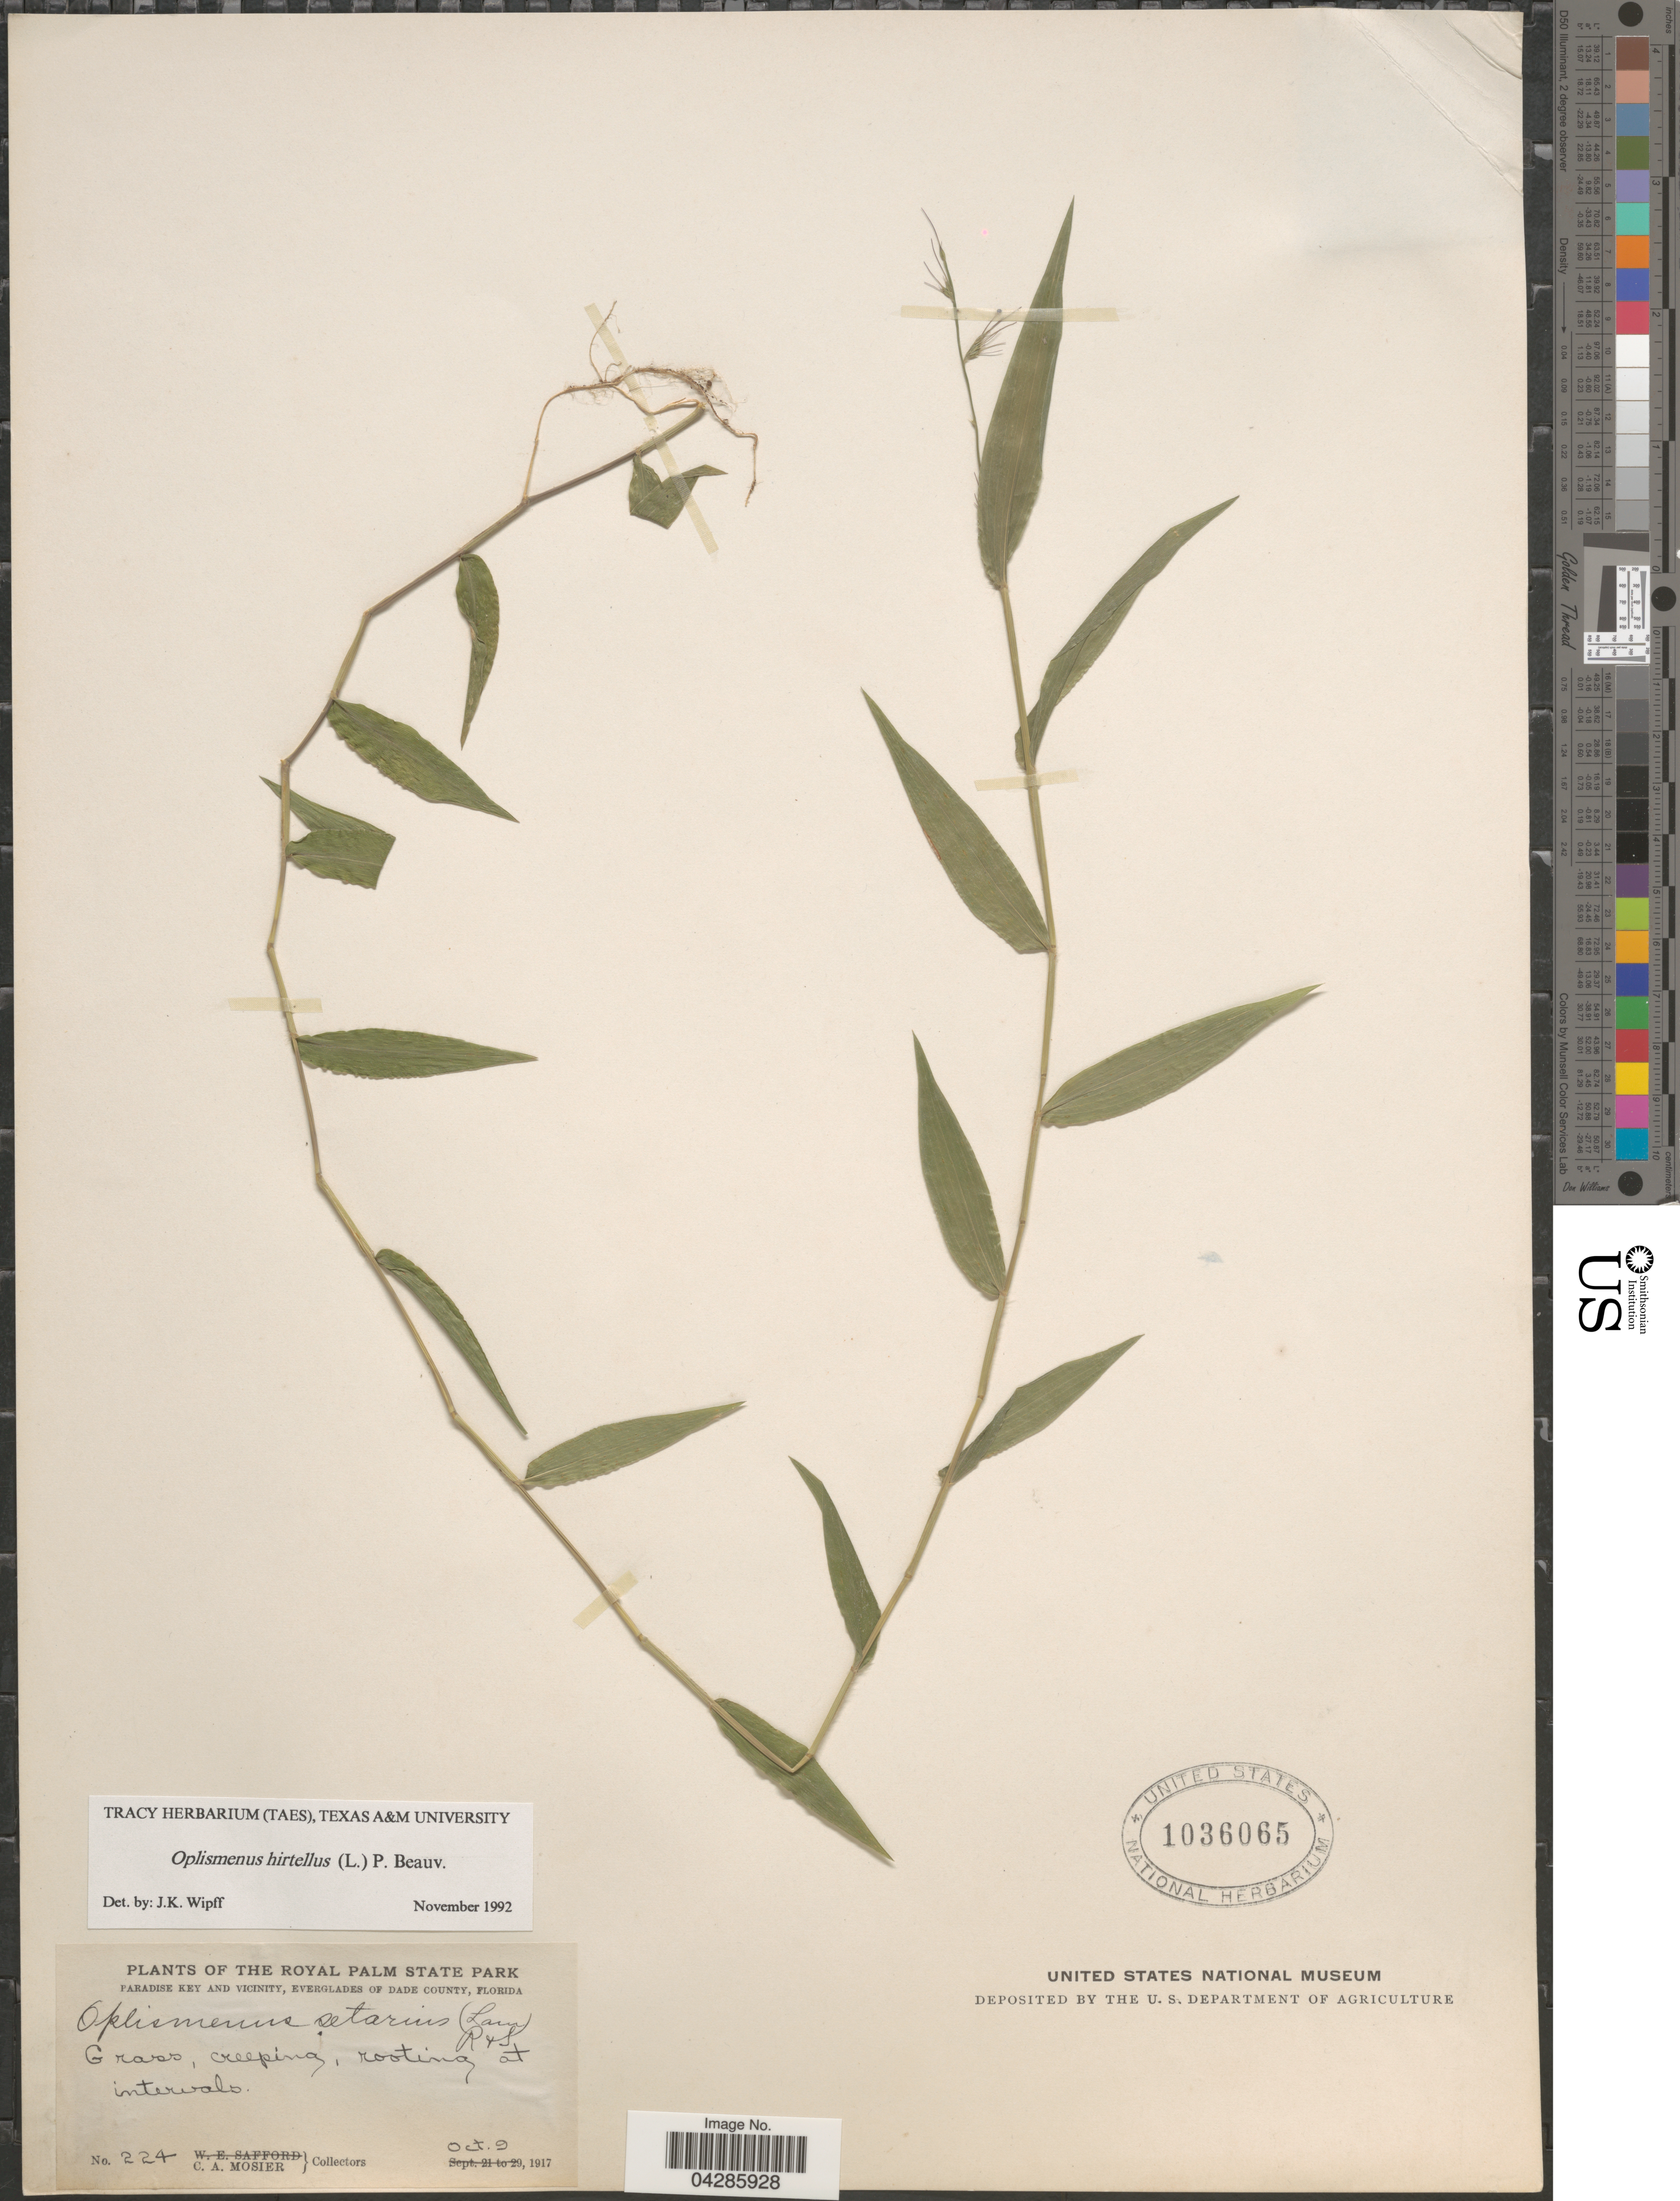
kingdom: Plantae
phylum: Tracheophyta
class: Liliopsida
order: Poales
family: Poaceae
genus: Oplismenus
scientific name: Oplismenus hirtellus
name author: (L.) P. Beauv.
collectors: C. A. Mosier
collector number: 224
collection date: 1917-10-09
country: United States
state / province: Florida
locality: The Royal Palm State Park. Paradise Key and vicinity, everglades of Dade County.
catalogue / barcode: US 1036065